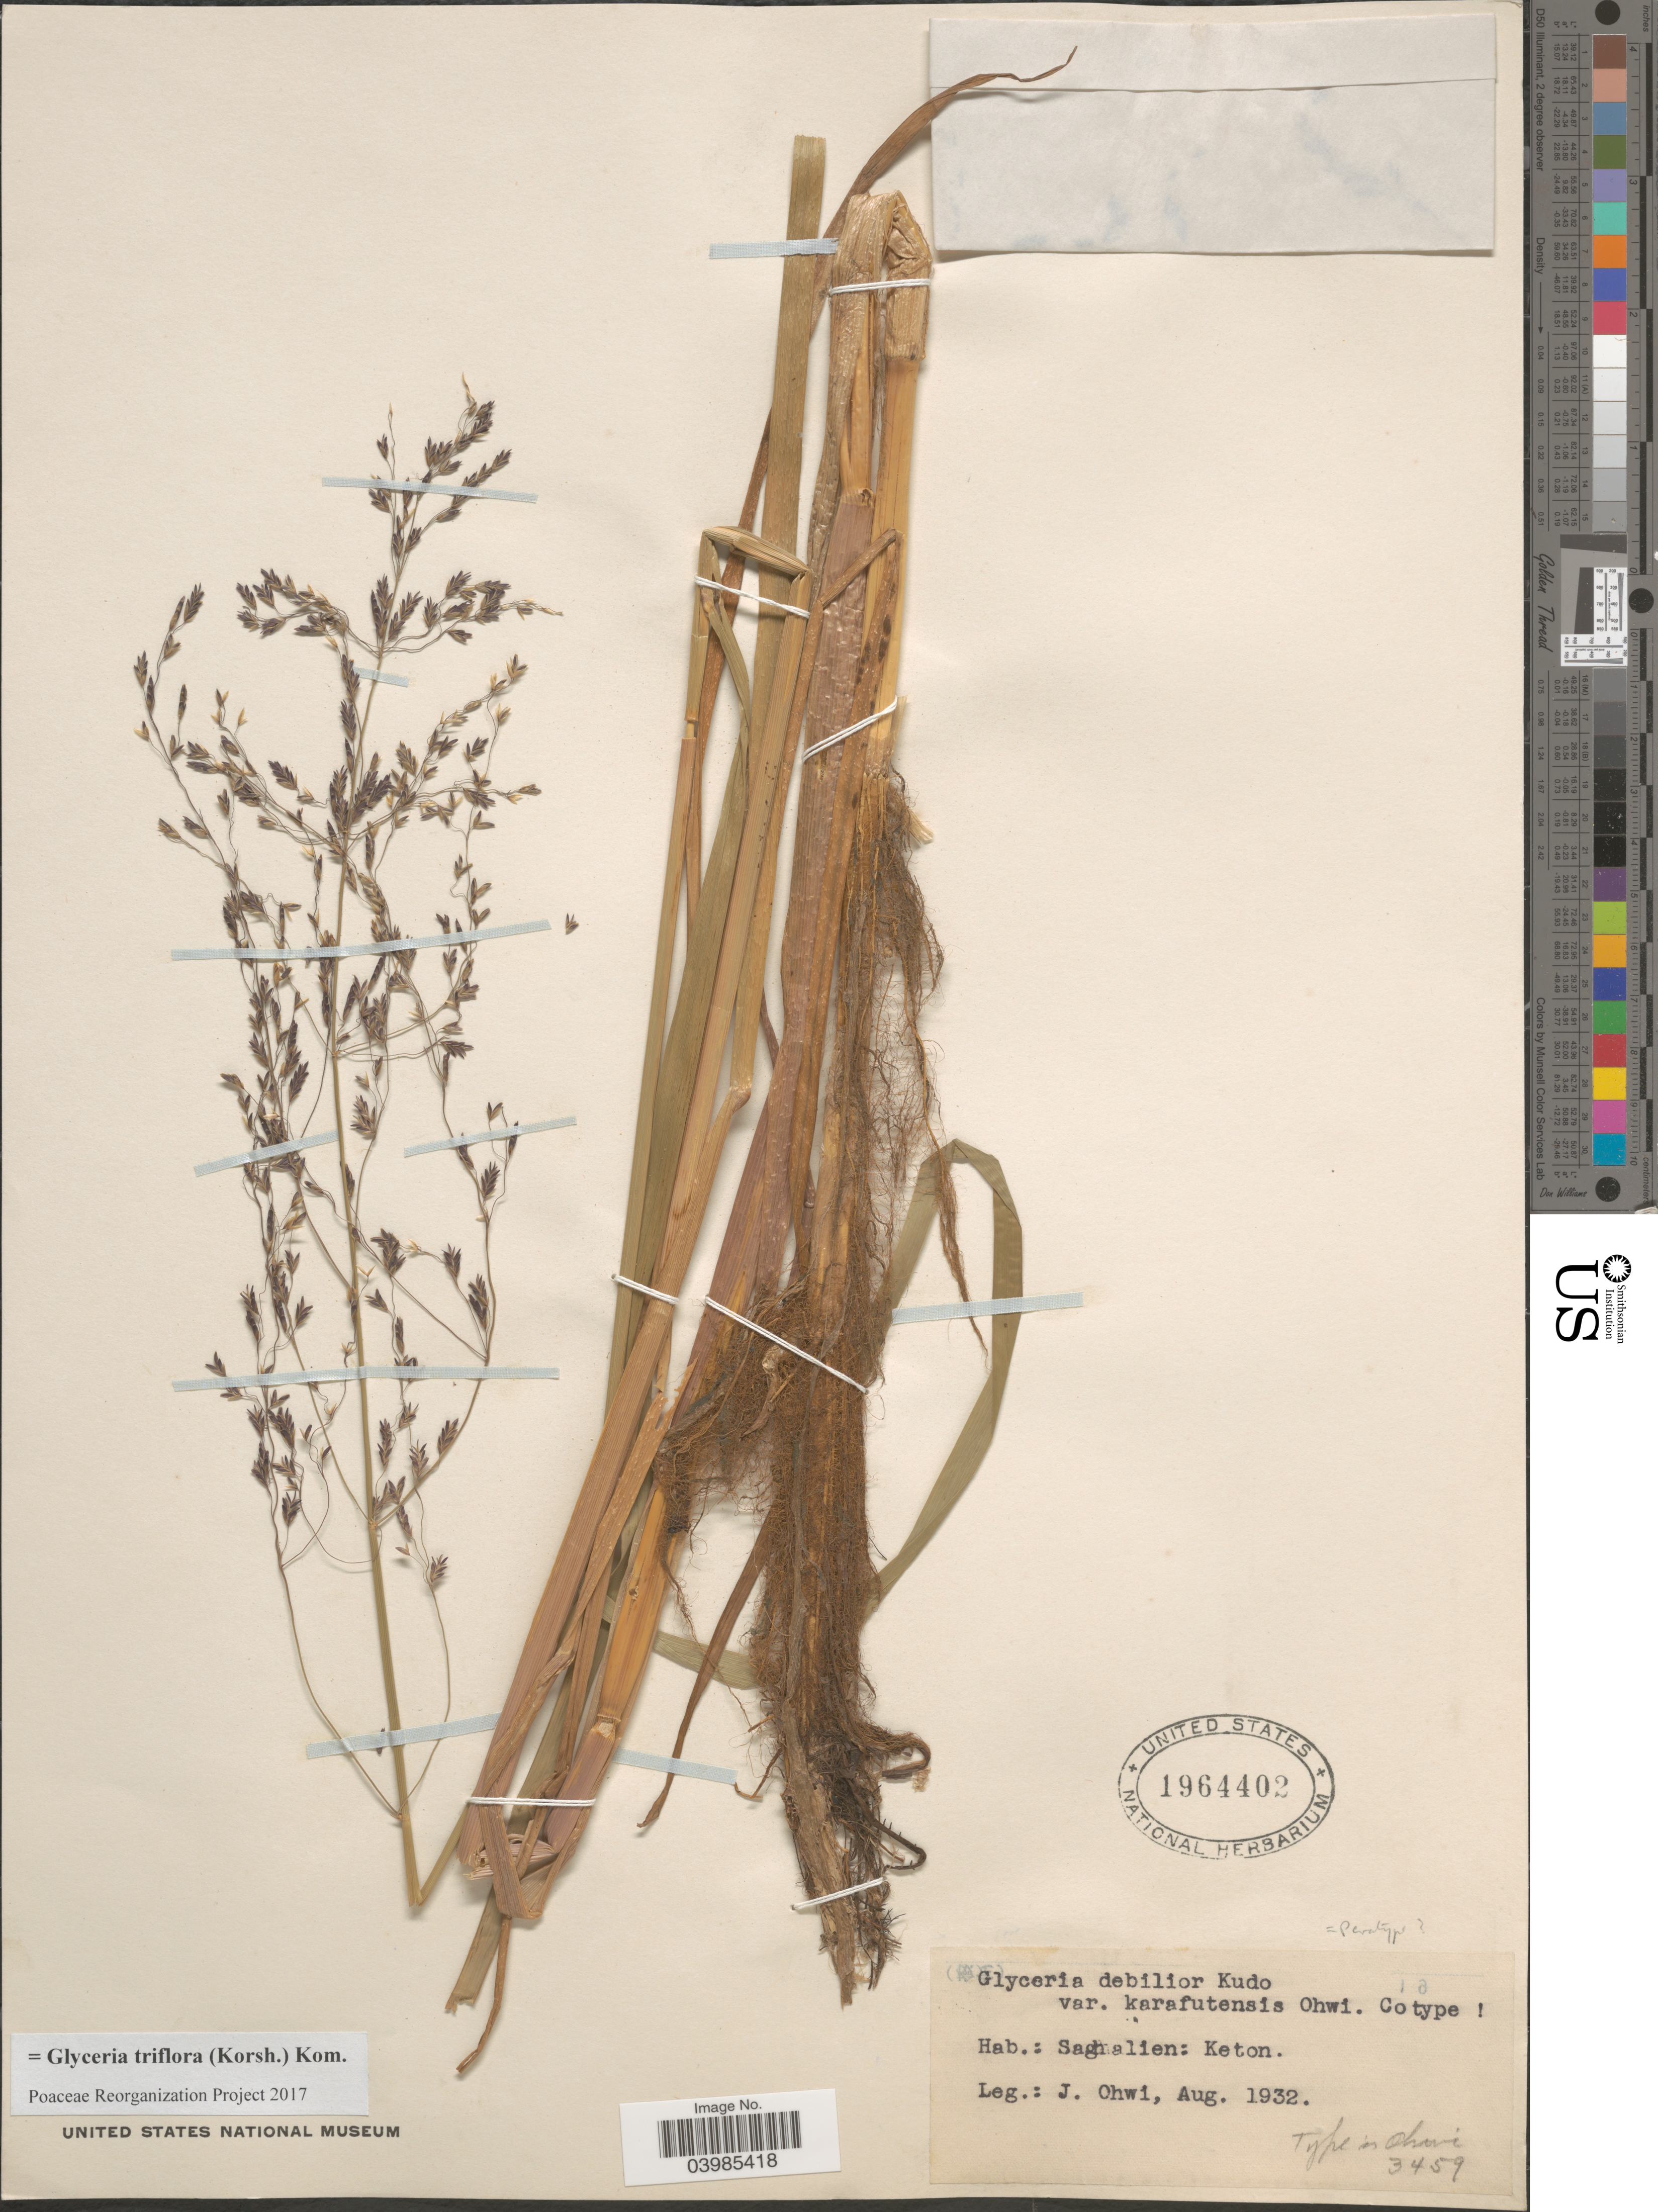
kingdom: Plantae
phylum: Tracheophyta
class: Liliopsida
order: Poales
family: Poaceae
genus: Glyceria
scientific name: Glyceria triflora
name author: (Korsh.) Kom.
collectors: J. Ohwi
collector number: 3459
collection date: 1932-08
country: Russian Federation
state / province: Sakhalin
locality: Saghalien: Keton.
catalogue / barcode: US 1964402